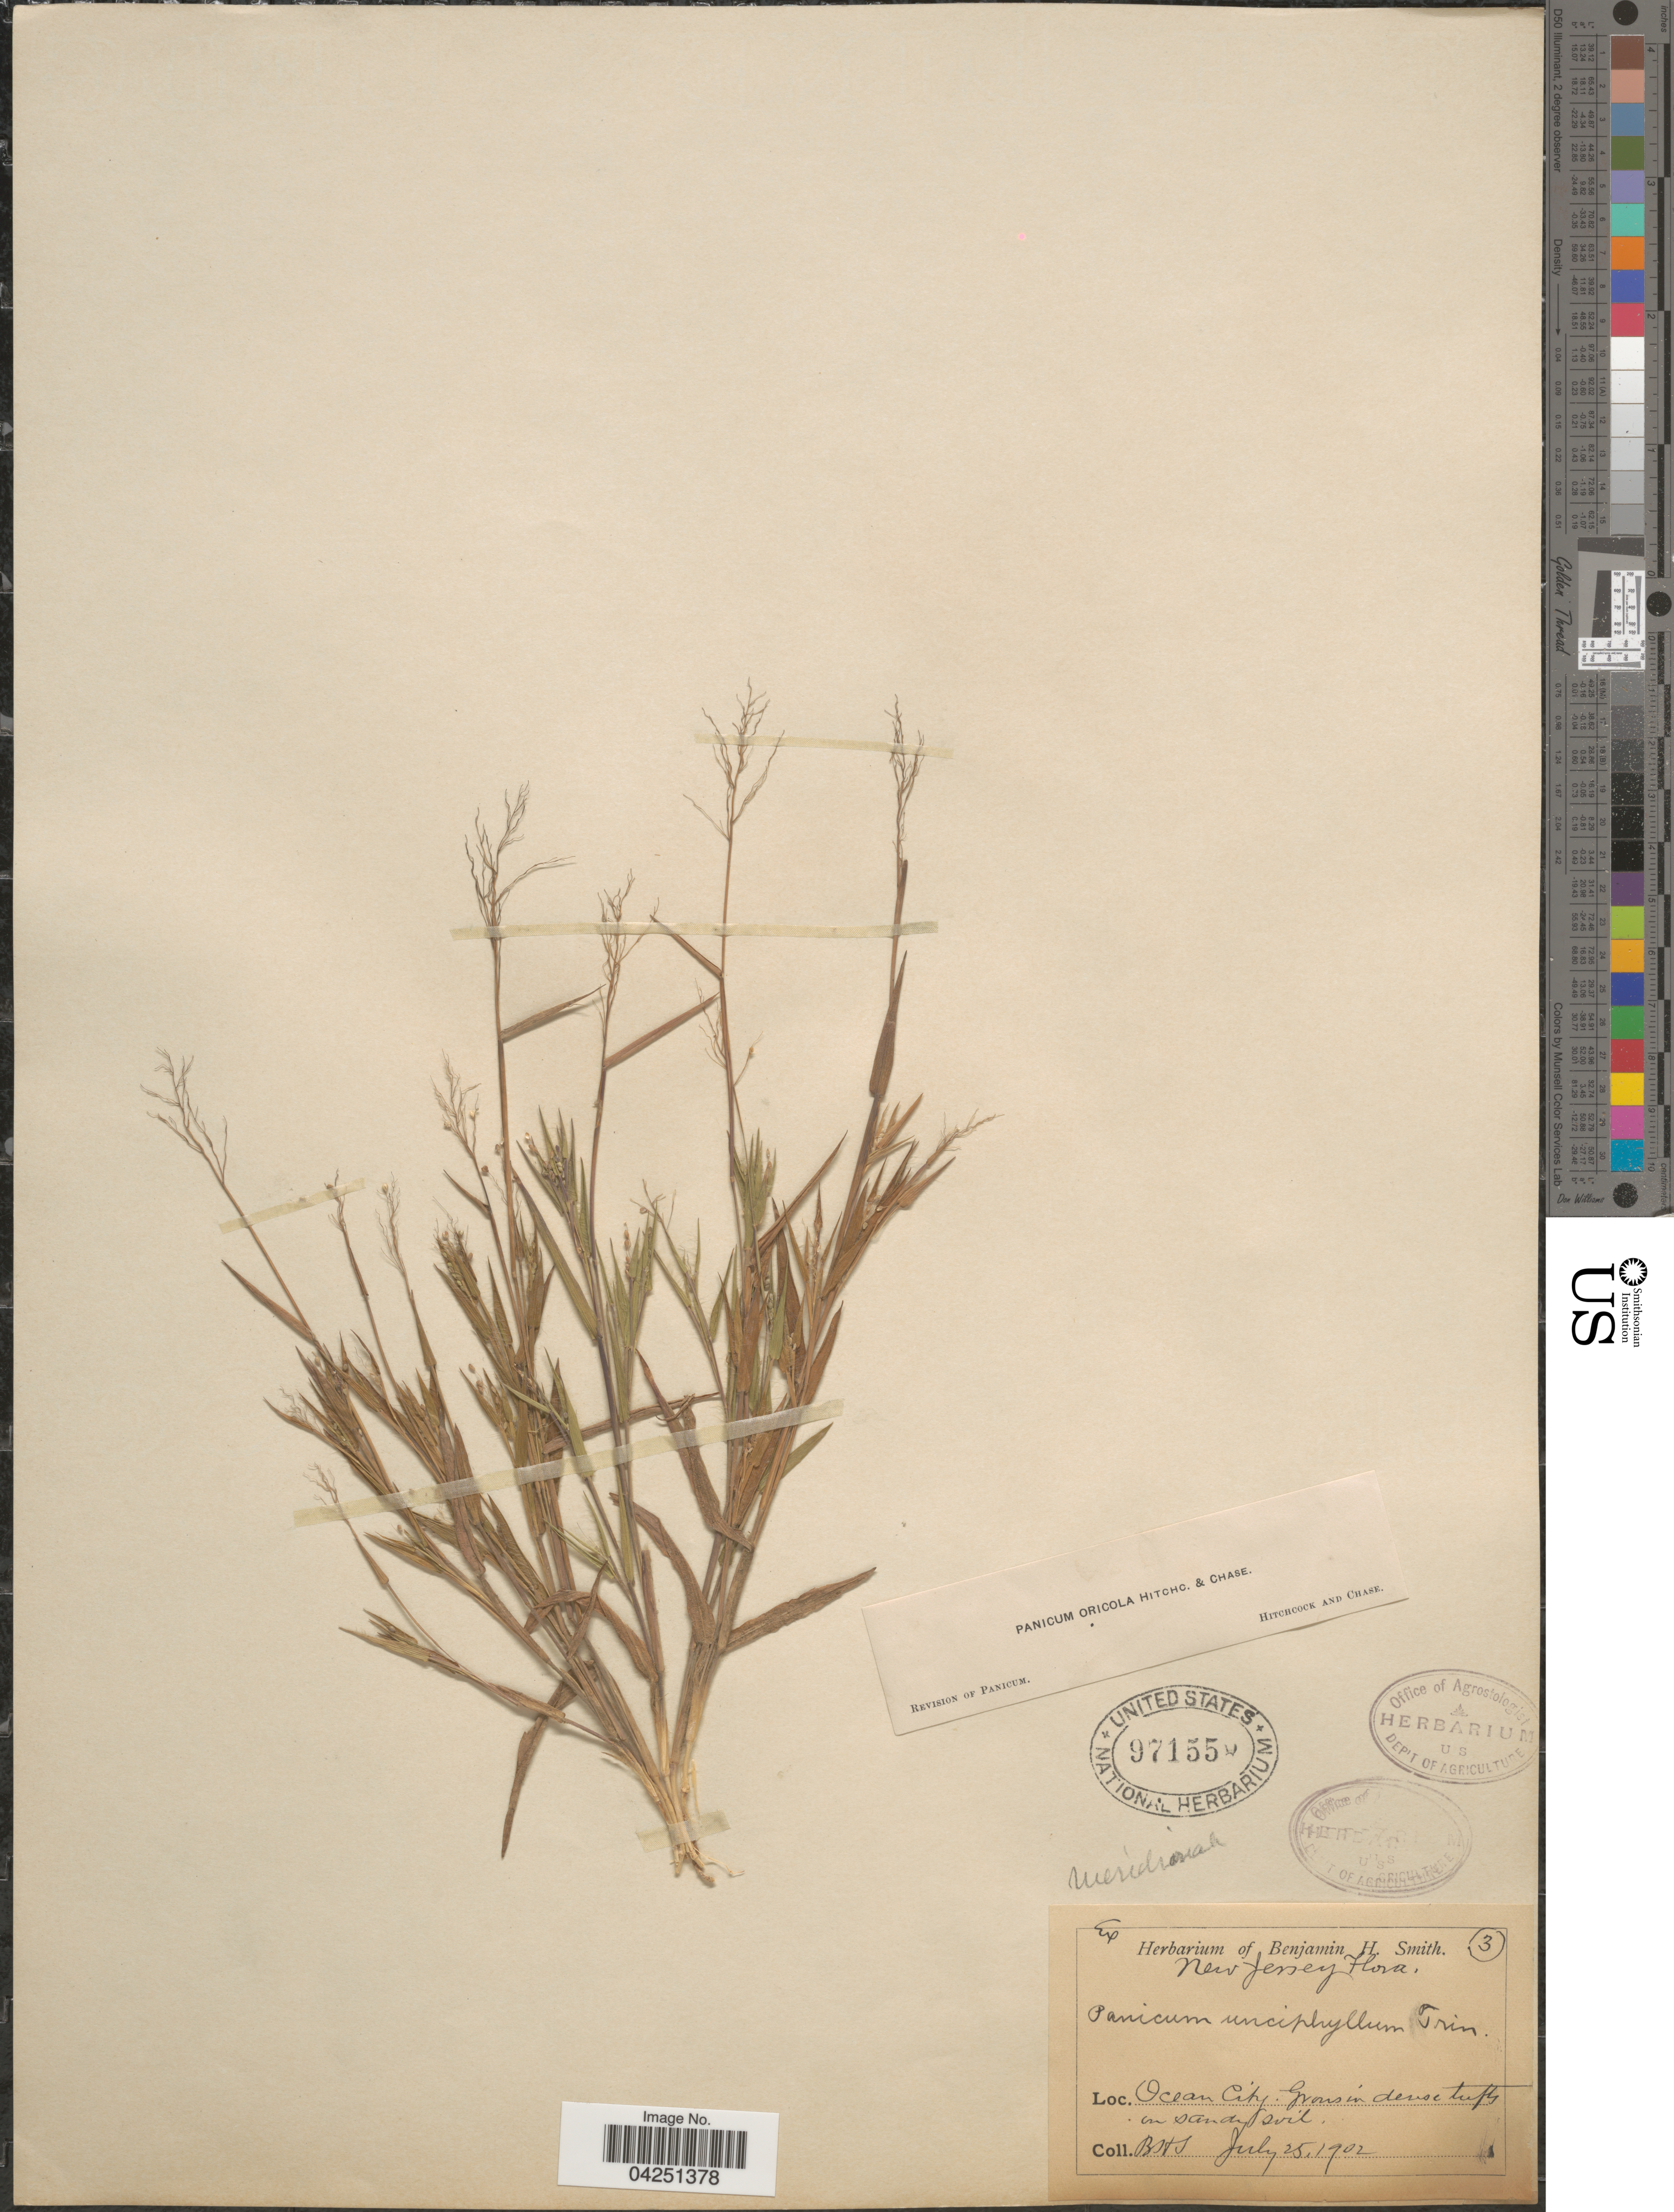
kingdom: Plantae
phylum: Tracheophyta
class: Liliopsida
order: Poales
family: Poaceae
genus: Dichanthelium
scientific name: Dichanthelium acuminatum var. acuminatum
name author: (Sw.) Gould & C.A. Clark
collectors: B. H. Smith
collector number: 3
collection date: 1902-07-25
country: United States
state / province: New Jersey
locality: Ocean City.